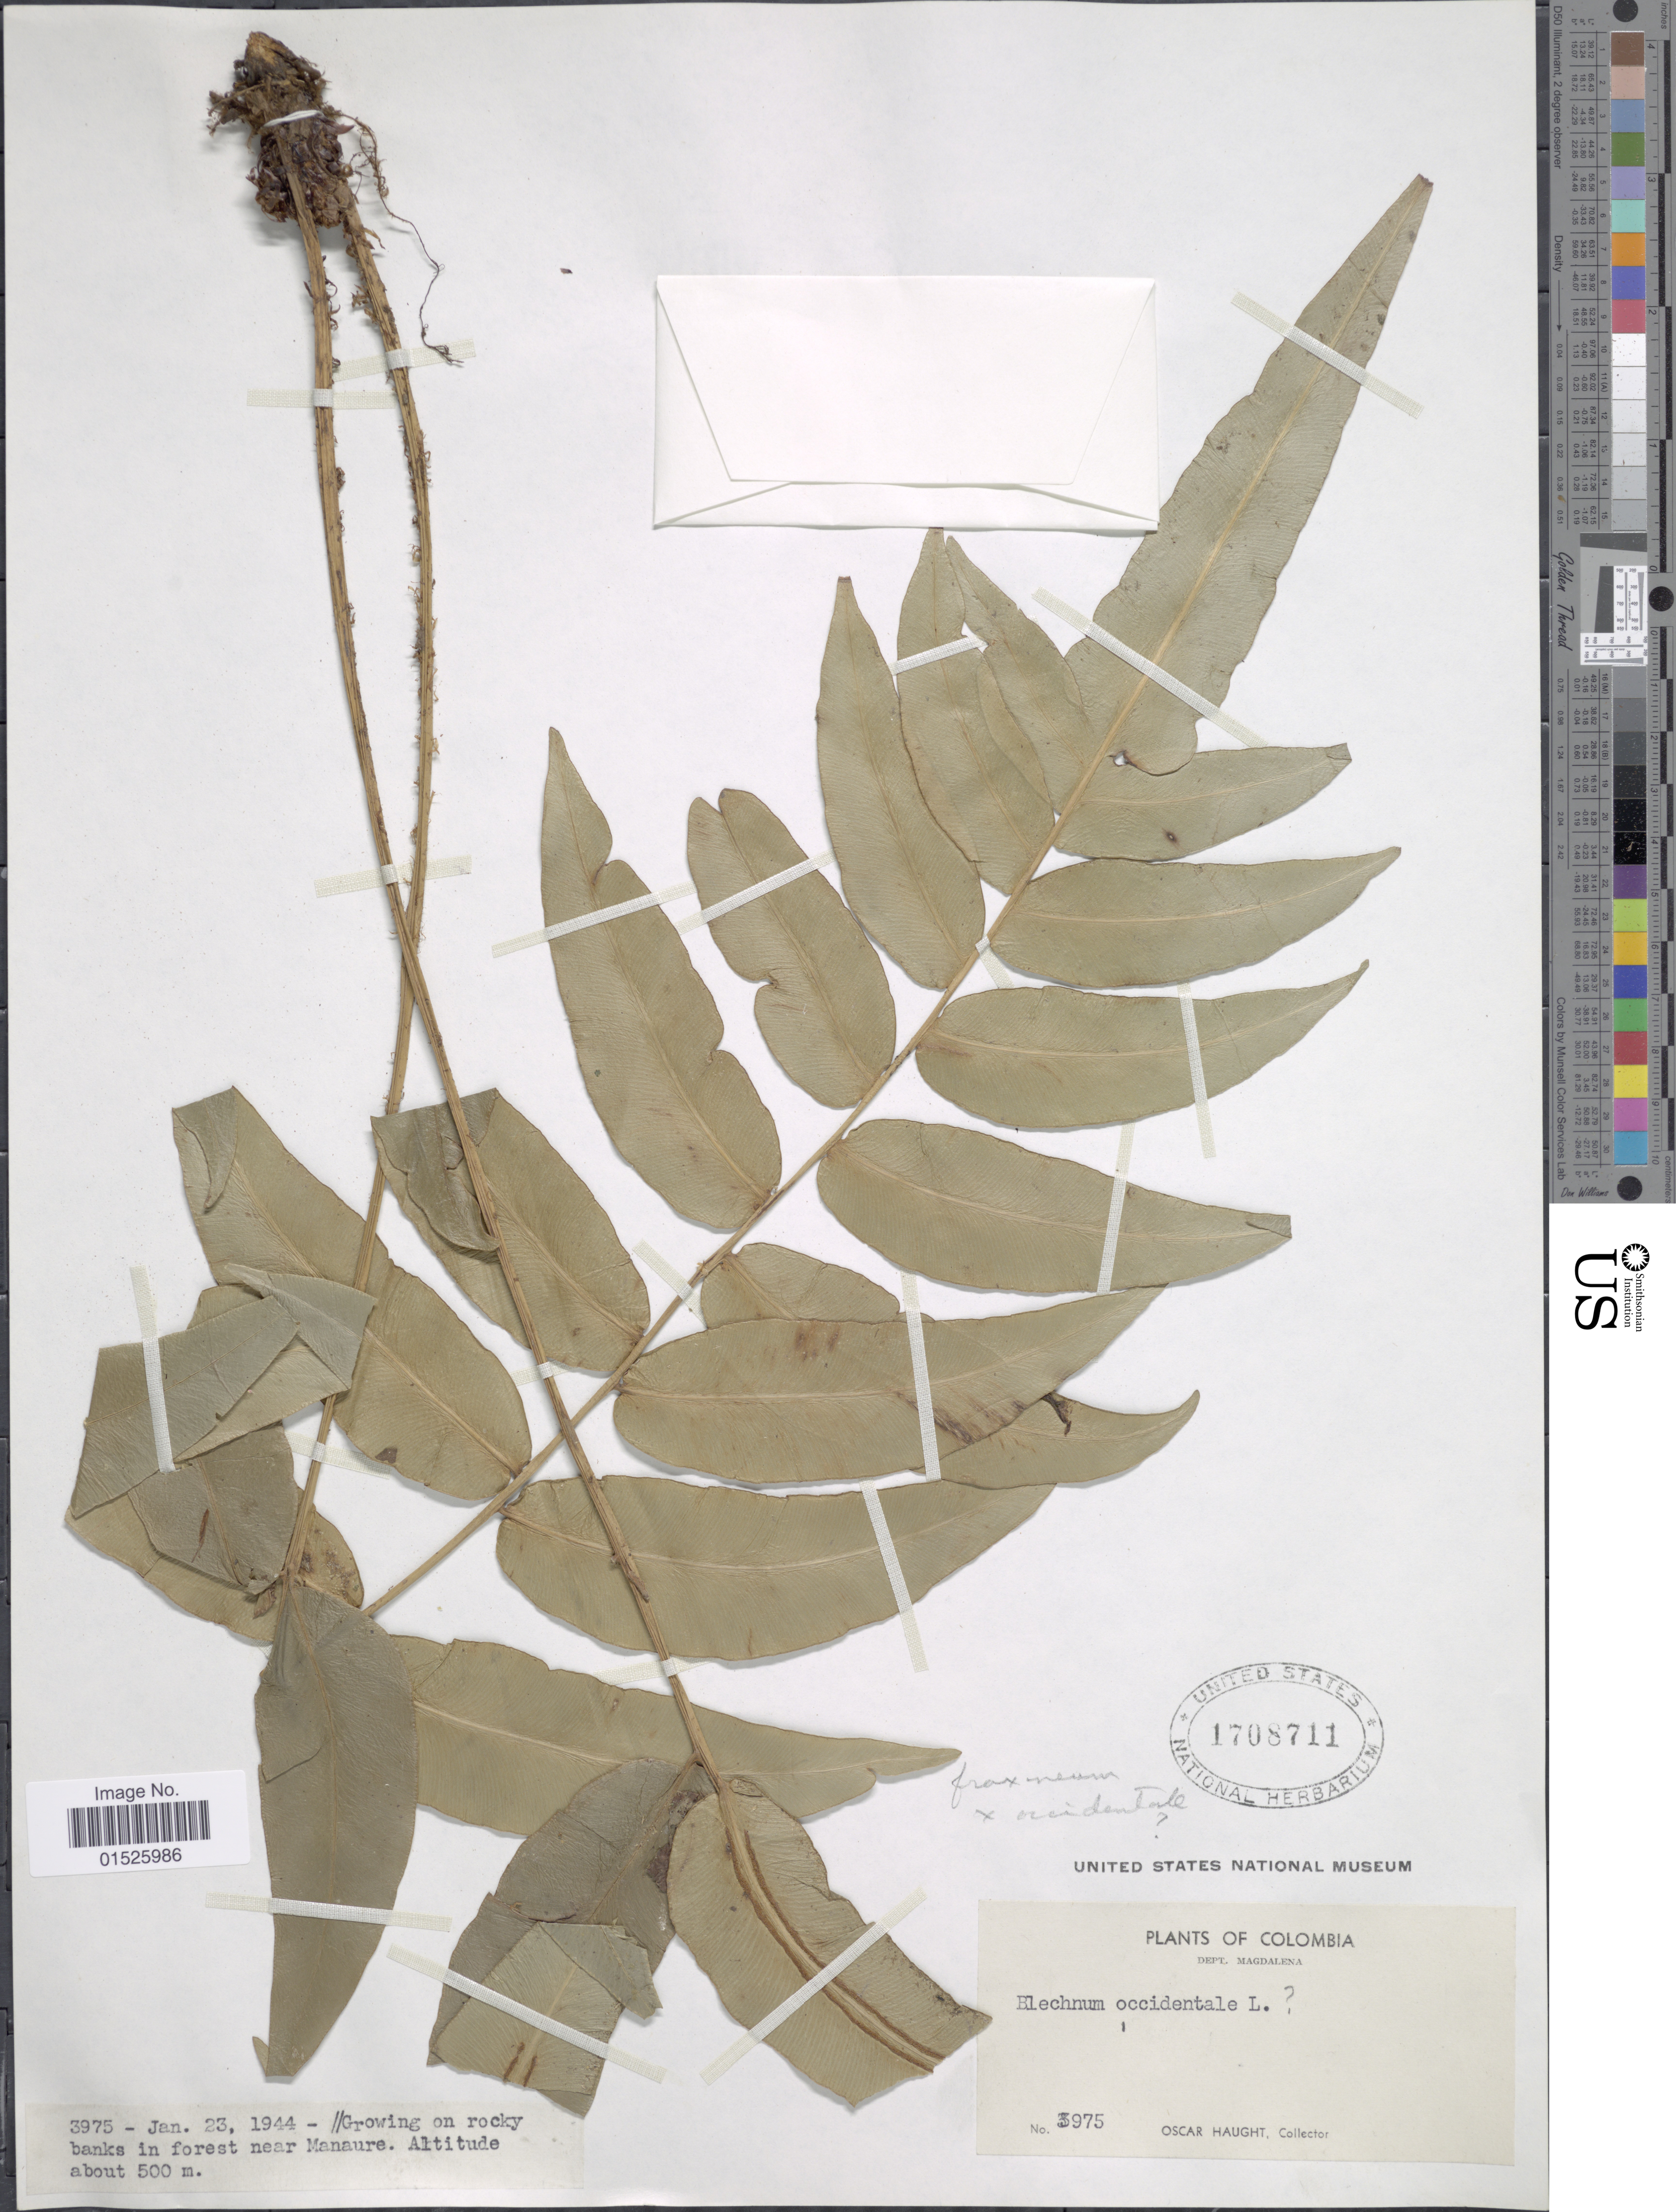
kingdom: Plantae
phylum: Tracheophyta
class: Polypodiopsida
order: Polypodiales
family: Blechnaceae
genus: Blechnum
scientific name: Blechnum x fraxineum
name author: Willd.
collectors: O. L. Haught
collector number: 3975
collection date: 1944-01-23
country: Colombia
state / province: Magdalena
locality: Colombia, Dept. Magdalena, Growing on rocky banks in forest near Manaure.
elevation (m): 500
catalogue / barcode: US 1708711